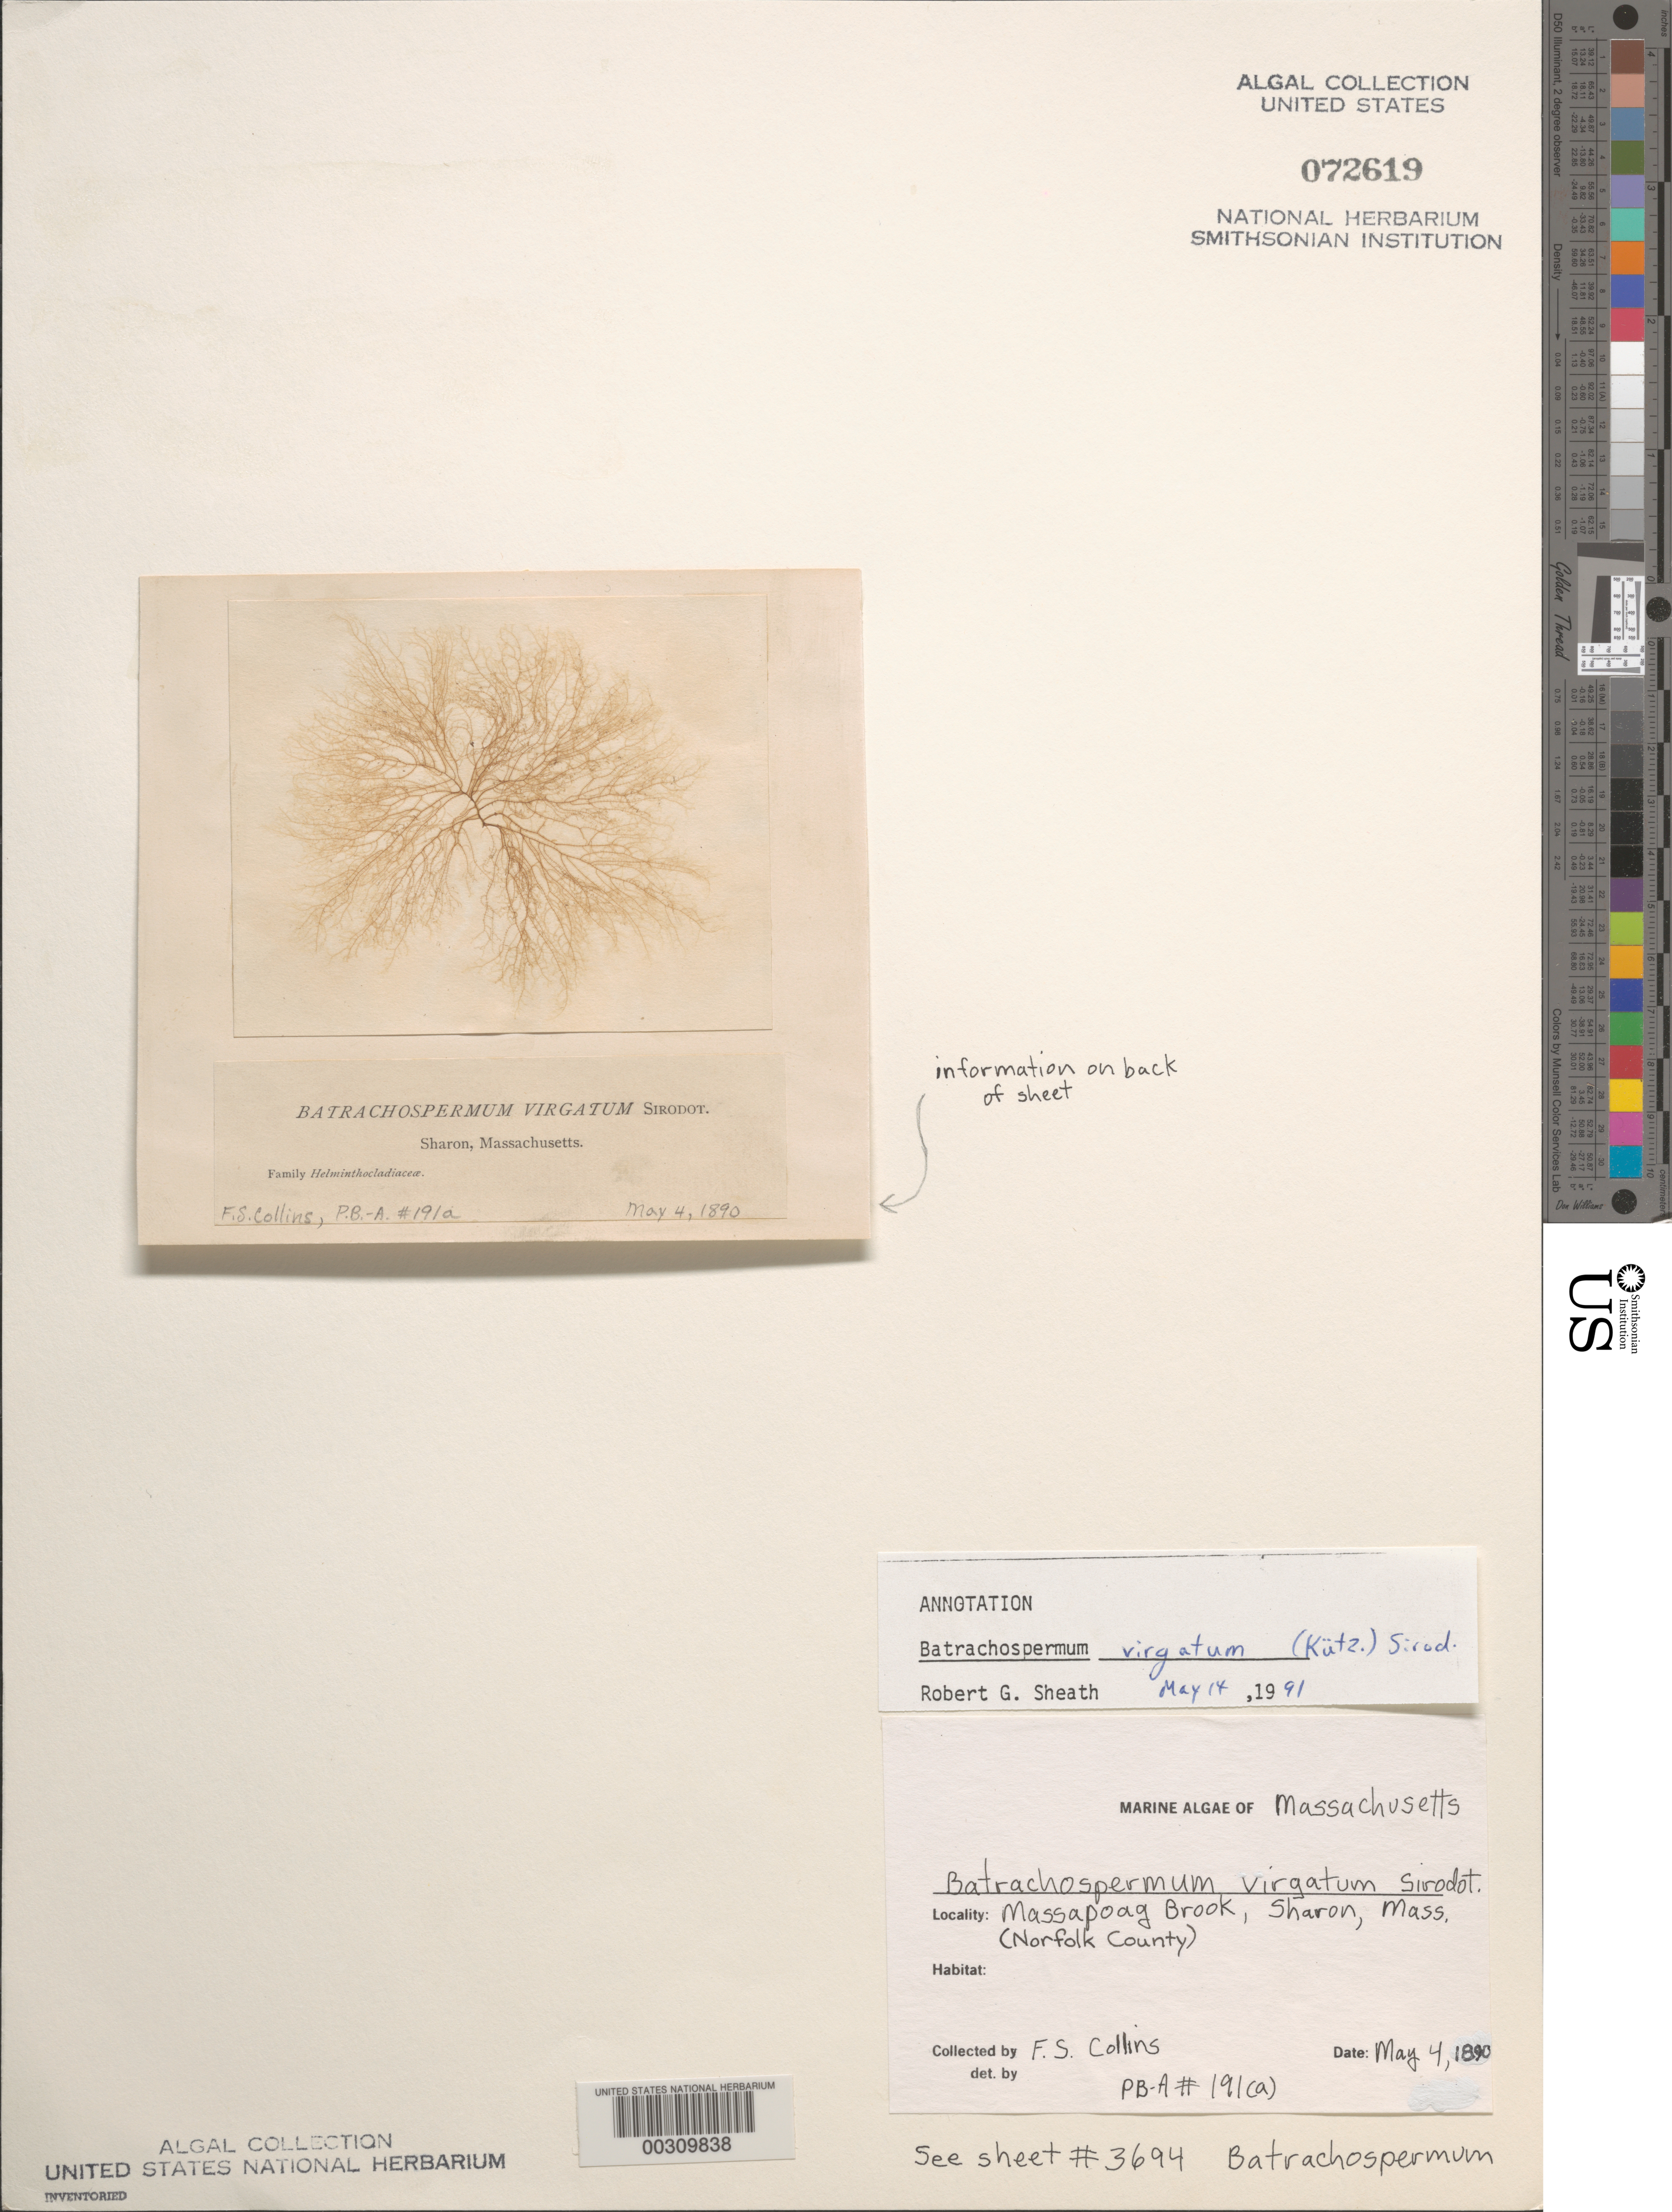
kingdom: Plantae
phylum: Rhodophyta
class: Florideophyceae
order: Batrachospermales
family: Batrachospermaceae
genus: Batrachospermum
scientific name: Batrachospermum helminthosum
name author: Sirodot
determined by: Algae name updating Project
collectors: F. Collins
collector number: PB-A 191a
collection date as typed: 04 May 1890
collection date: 1890-05-04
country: United States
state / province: Massachusetts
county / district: Norfolk County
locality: Massapoag Brook, Sharon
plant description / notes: Collins, Holden & Setchell, Phycotheca Boreali-Americana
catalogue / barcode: US 72619